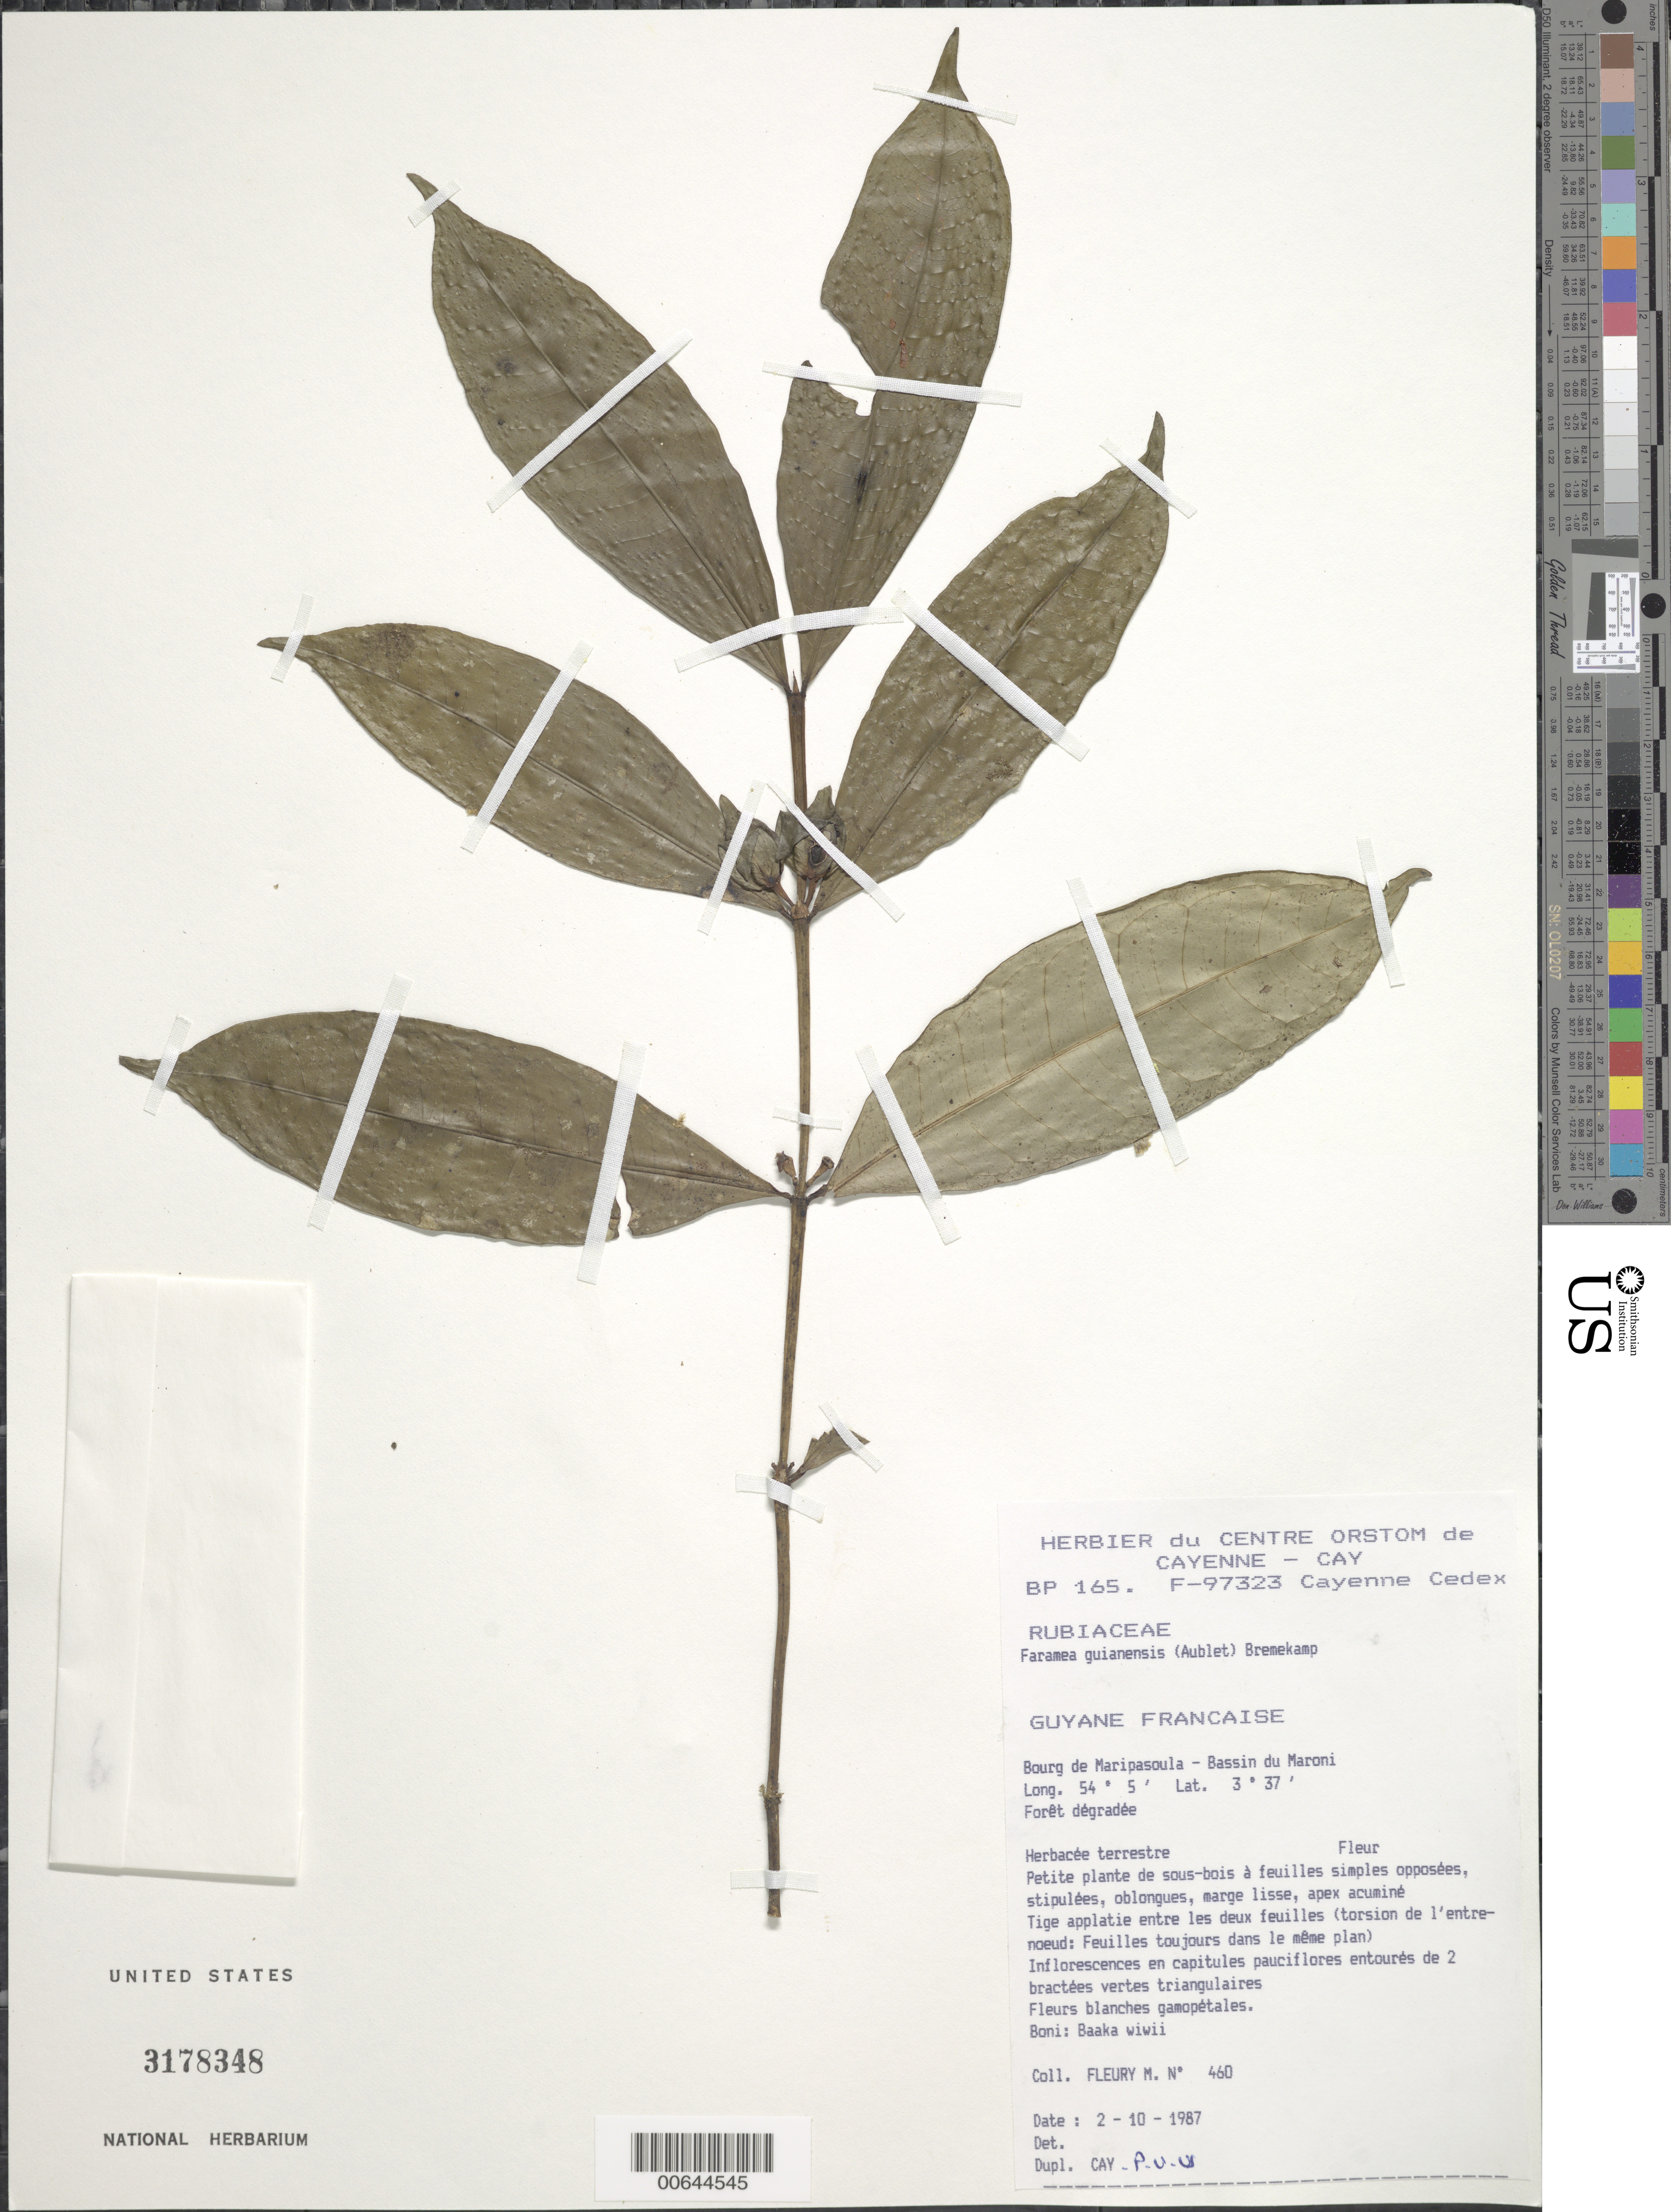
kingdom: Plantae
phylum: Tracheophyta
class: Magnoliopsida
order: Gentianales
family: Rubiaceae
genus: Faramea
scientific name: Faramea guianensis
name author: (Aubl.) Bremek.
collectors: M. Fleury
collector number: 460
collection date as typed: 2-Oct-87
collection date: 1987-10-02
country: French Guiana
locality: Bourg de Maripasoula - Bassin du Maroni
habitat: Foret degradee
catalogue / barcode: US 3178348